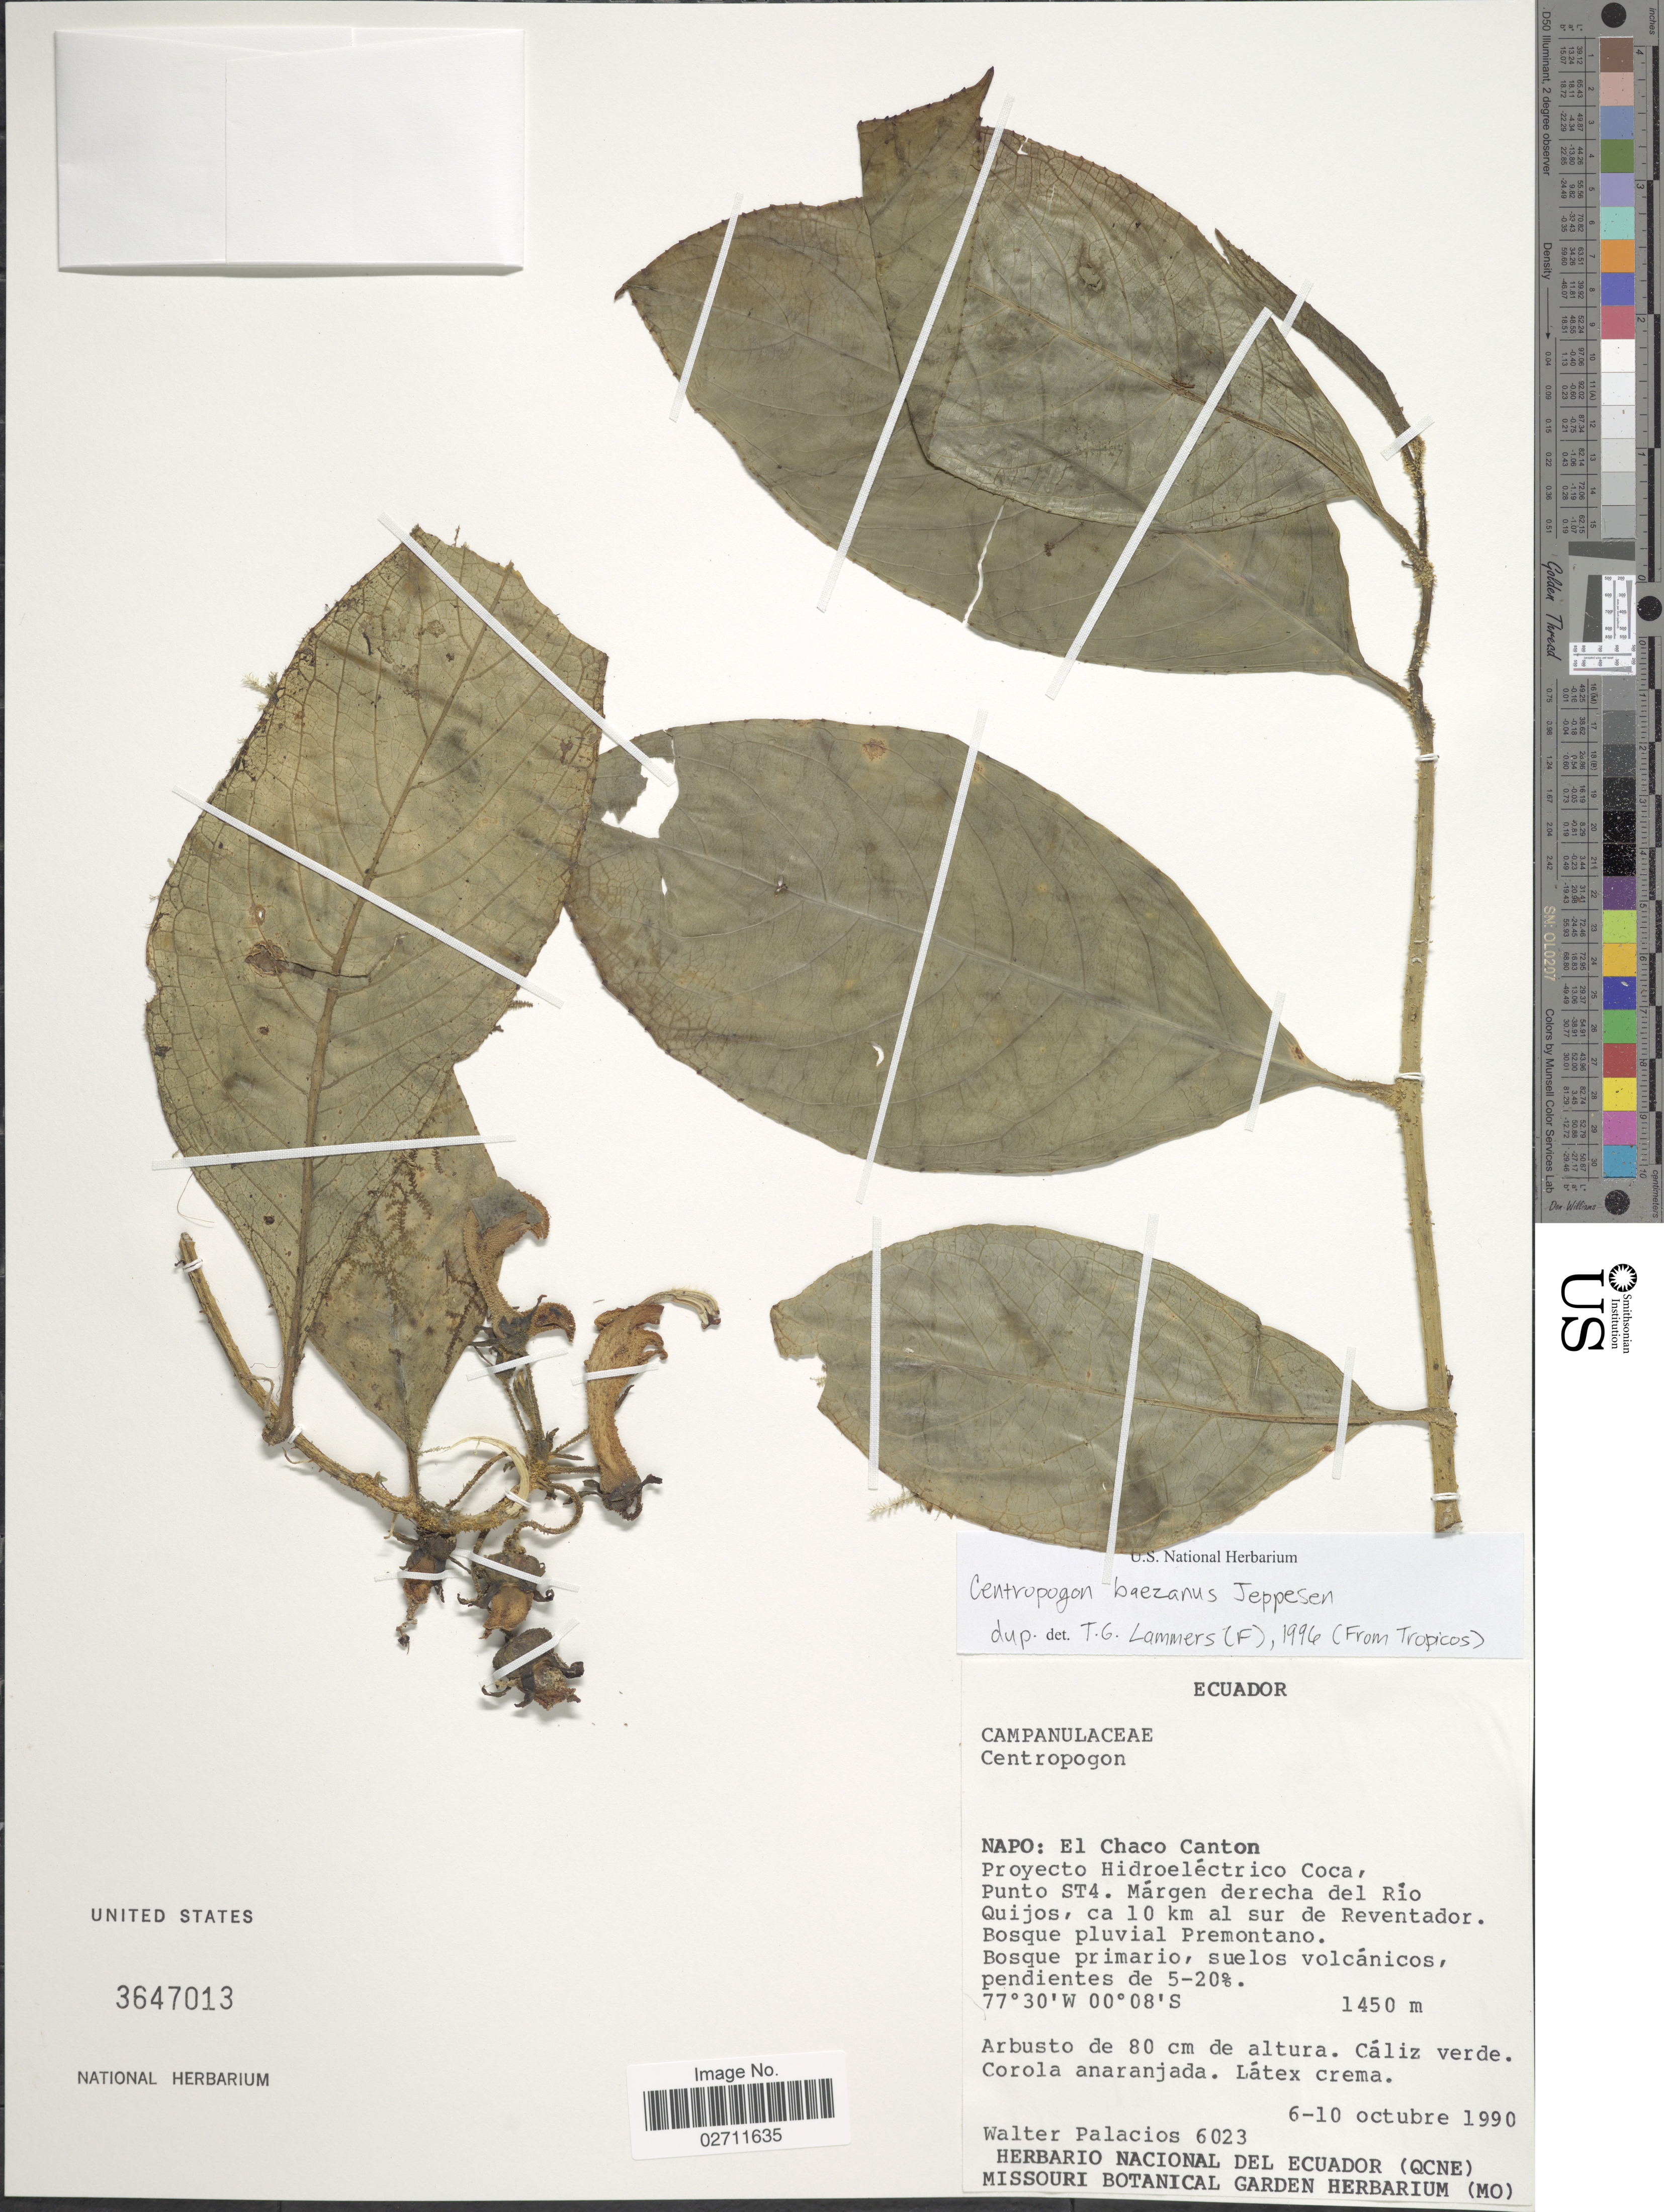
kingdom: Plantae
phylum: Tracheophyta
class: Magnoliopsida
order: Asterales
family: Campanulaceae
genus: Centropogon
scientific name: Centropogon baezanus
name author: Jeppesen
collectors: W. Palacios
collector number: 6023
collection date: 1990-10-06/1990-10-10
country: Ecuador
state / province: Napo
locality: El Chaco Canton. Proyecto Hidroelectrico Coca, Punto ST4. Margen derecha del Rio Quijos, ca. 10 km al sur de Reventador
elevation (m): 1450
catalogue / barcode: US 3647013